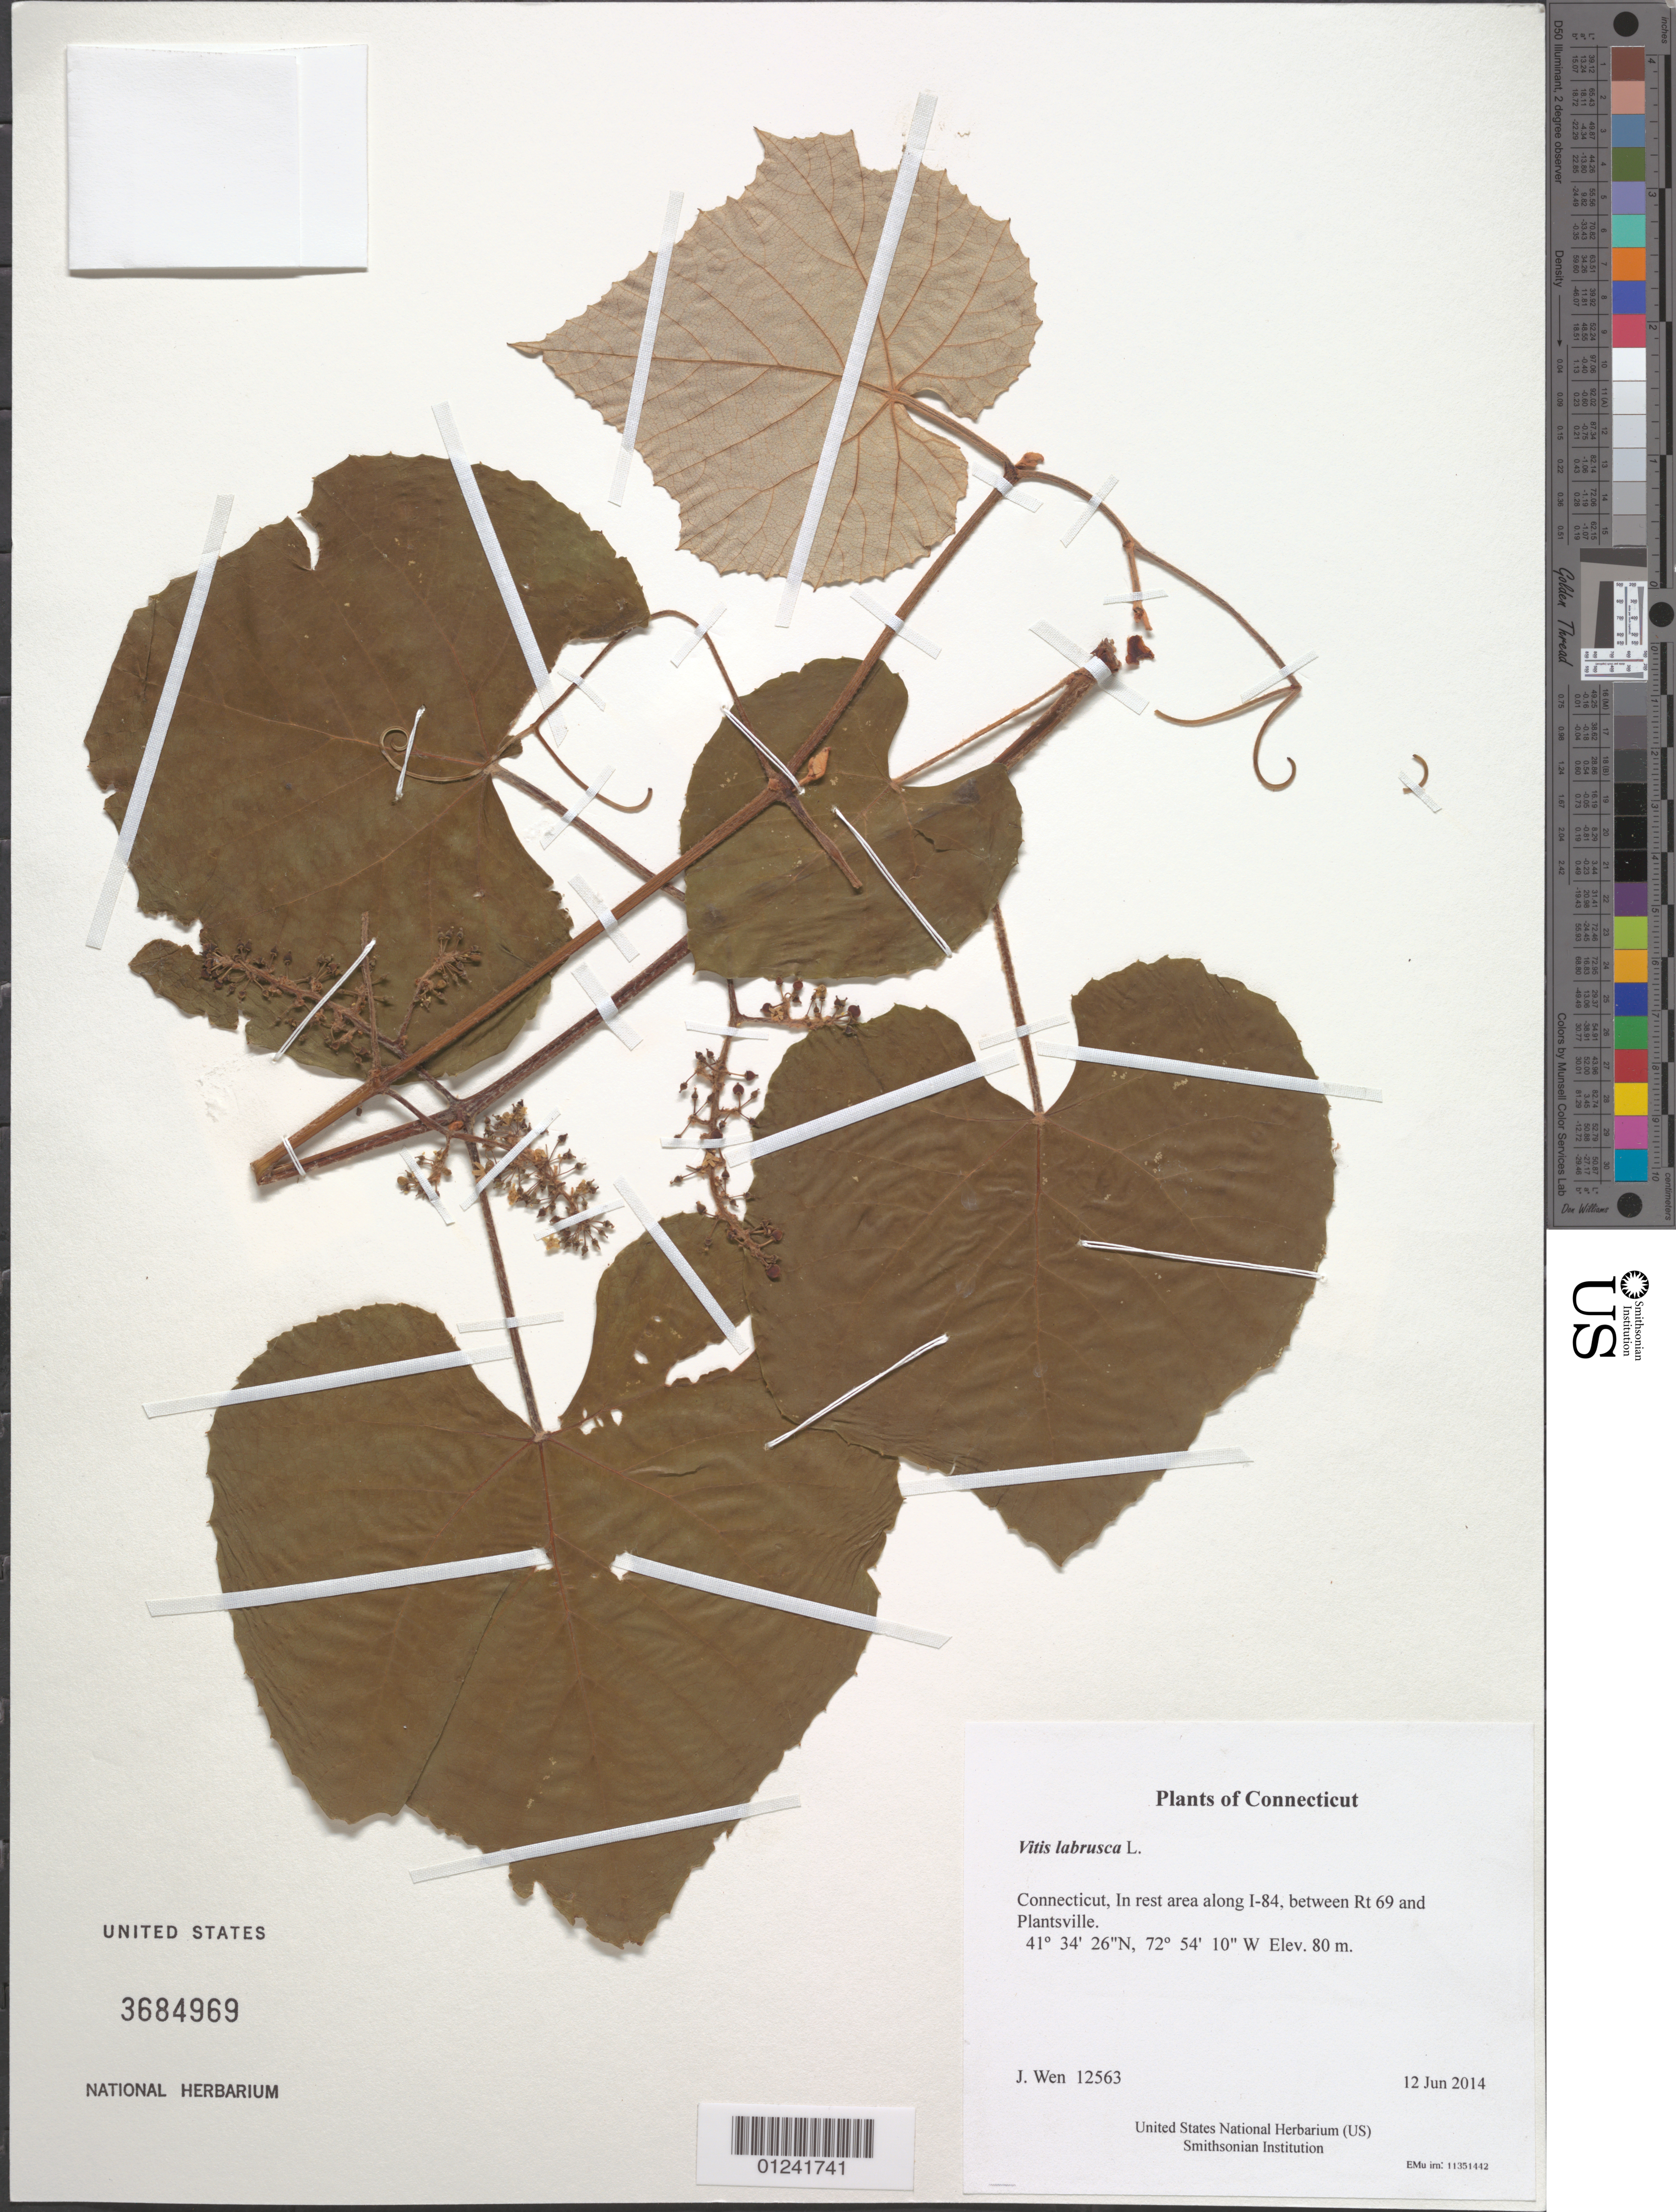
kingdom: Plantae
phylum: Tracheophyta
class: Magnoliopsida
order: Vitales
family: Vitaceae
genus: Vitis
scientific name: Vitis labrusca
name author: L.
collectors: J. Wen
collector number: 12563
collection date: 2014-06-12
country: United States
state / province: Connecticut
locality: In rest area along I-84, between Rt 69 and Plantsville.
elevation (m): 80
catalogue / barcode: US 3684969